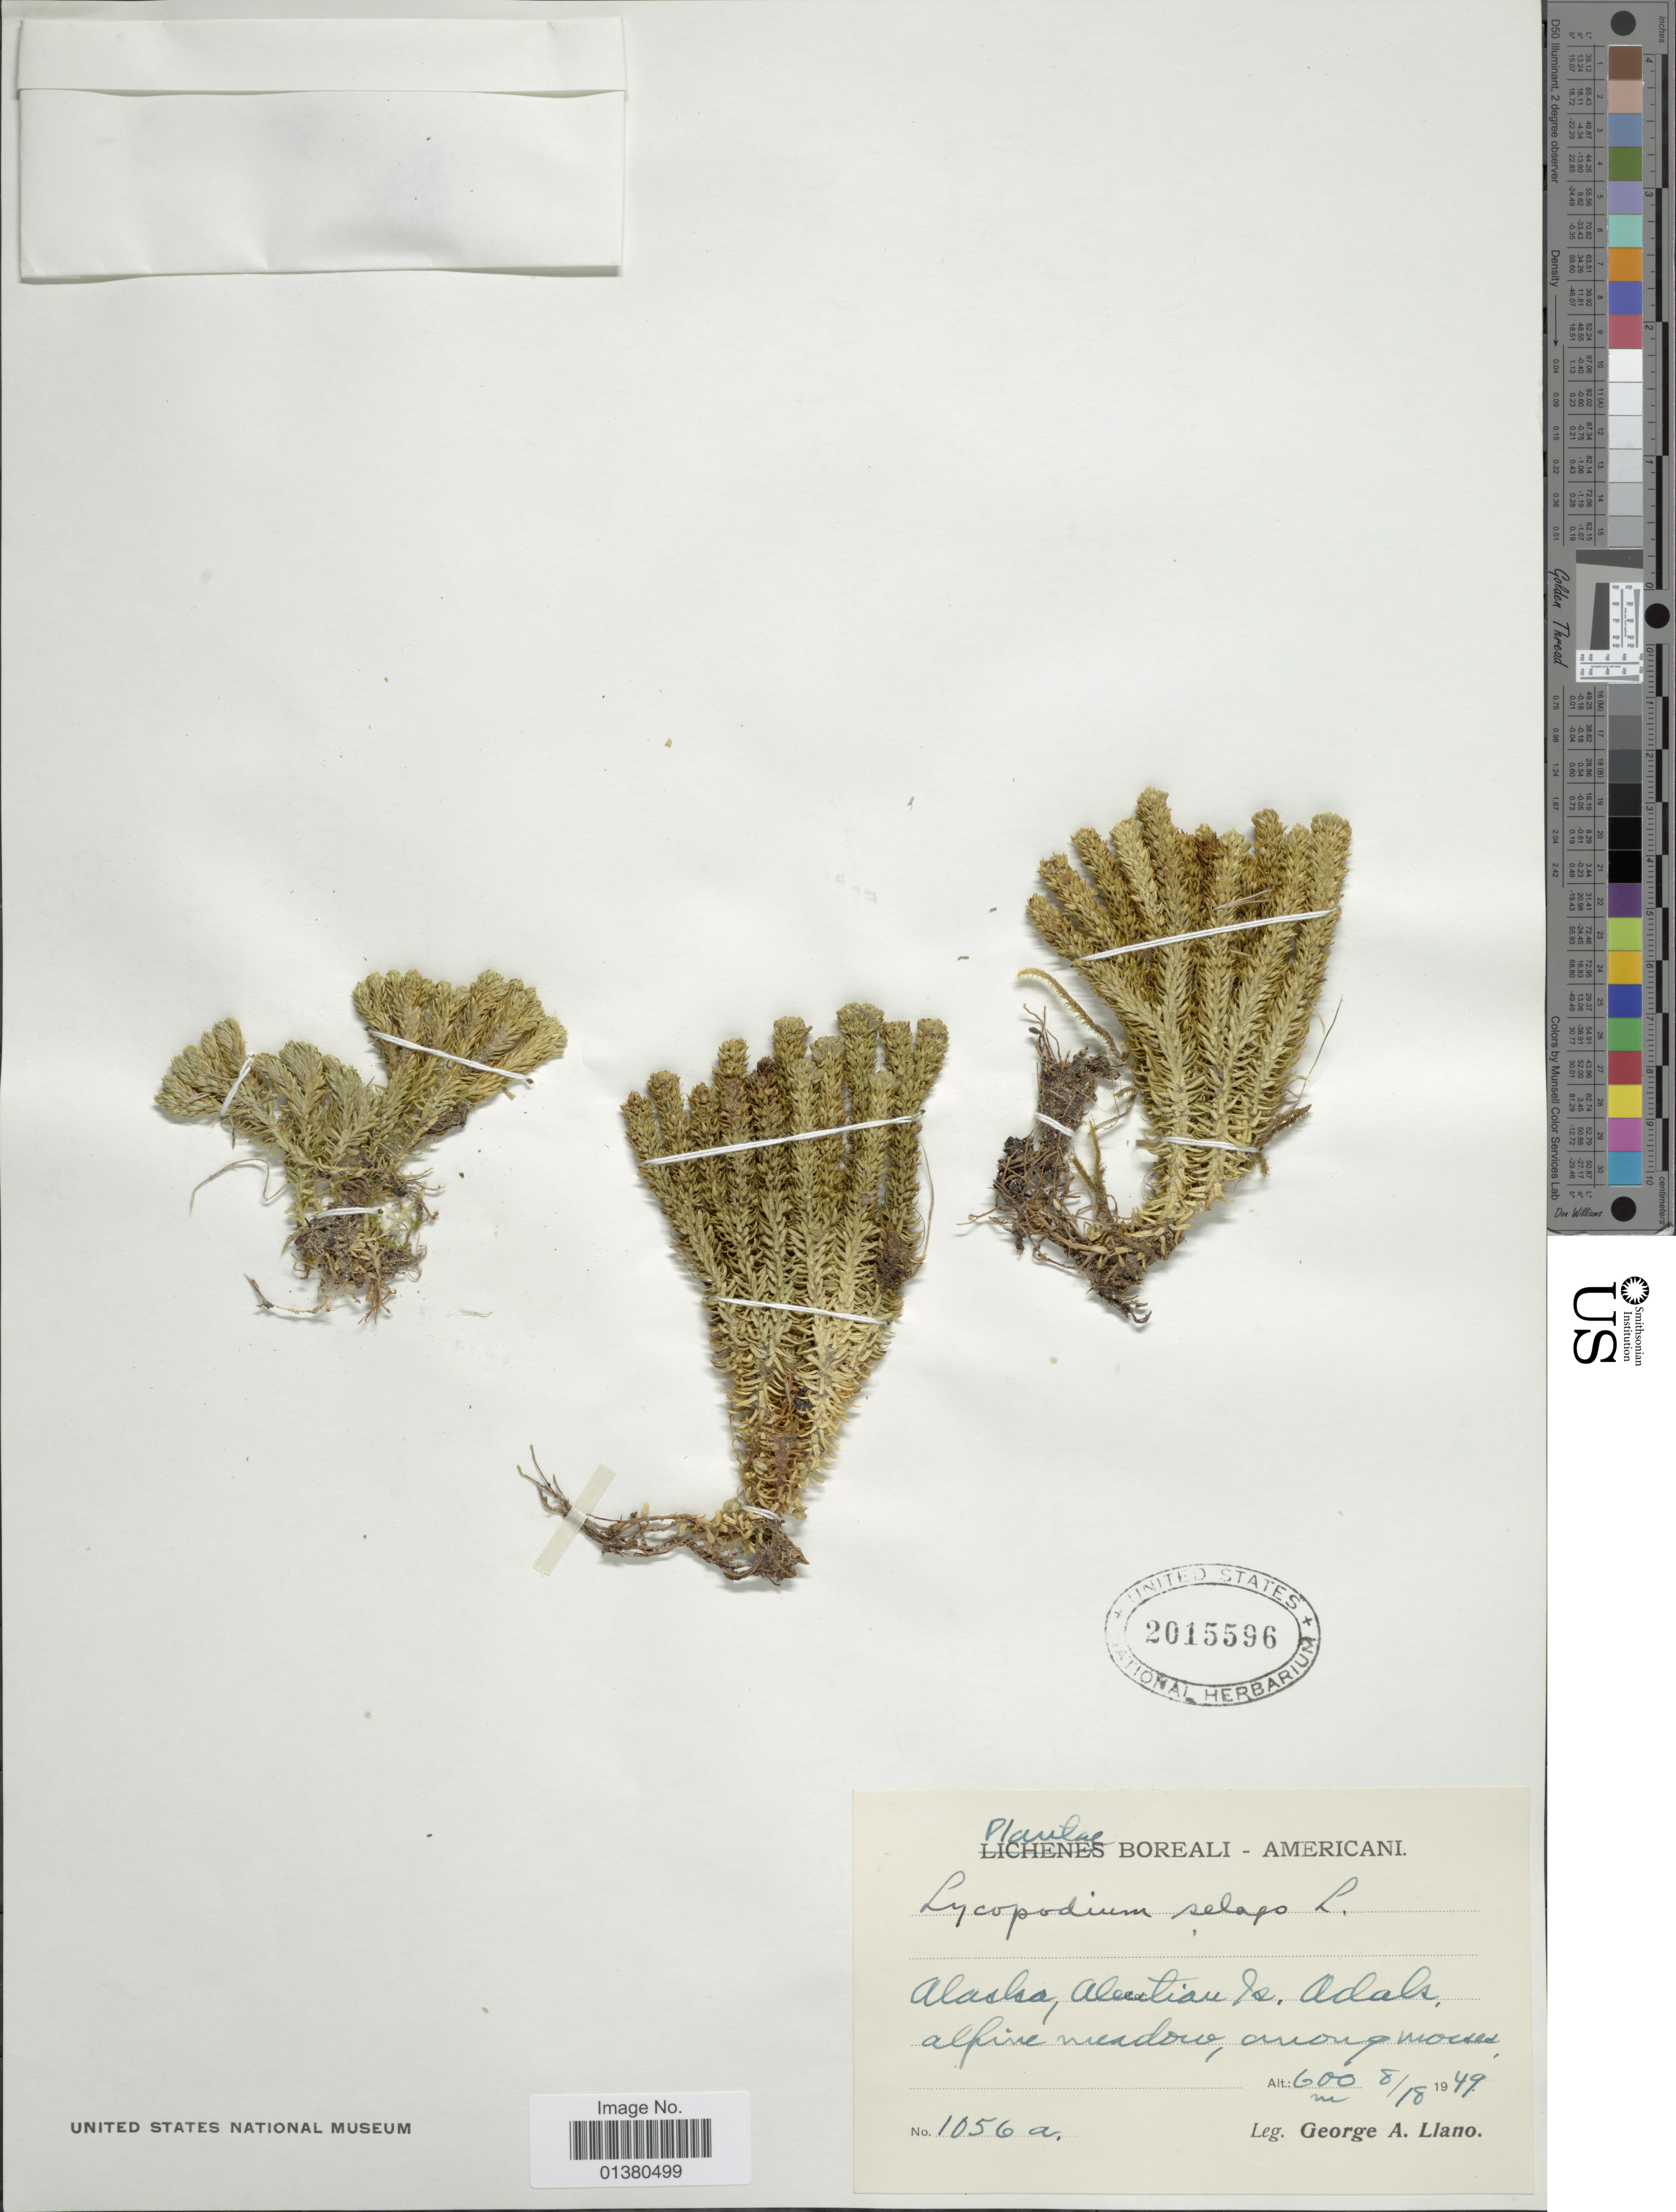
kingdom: Plantae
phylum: Tracheophyta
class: Lycopodiopsida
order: Lycopodiales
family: Lycopodiaceae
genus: Huperzia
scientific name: Huperzia selago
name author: (L.) Bernh. ex Schrank & Mart.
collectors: G. Llano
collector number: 1056a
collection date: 1949-08-18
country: United States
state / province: Alaska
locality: Aleutian Is, Adak, alpine meadow, among mosses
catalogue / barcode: US 2015596